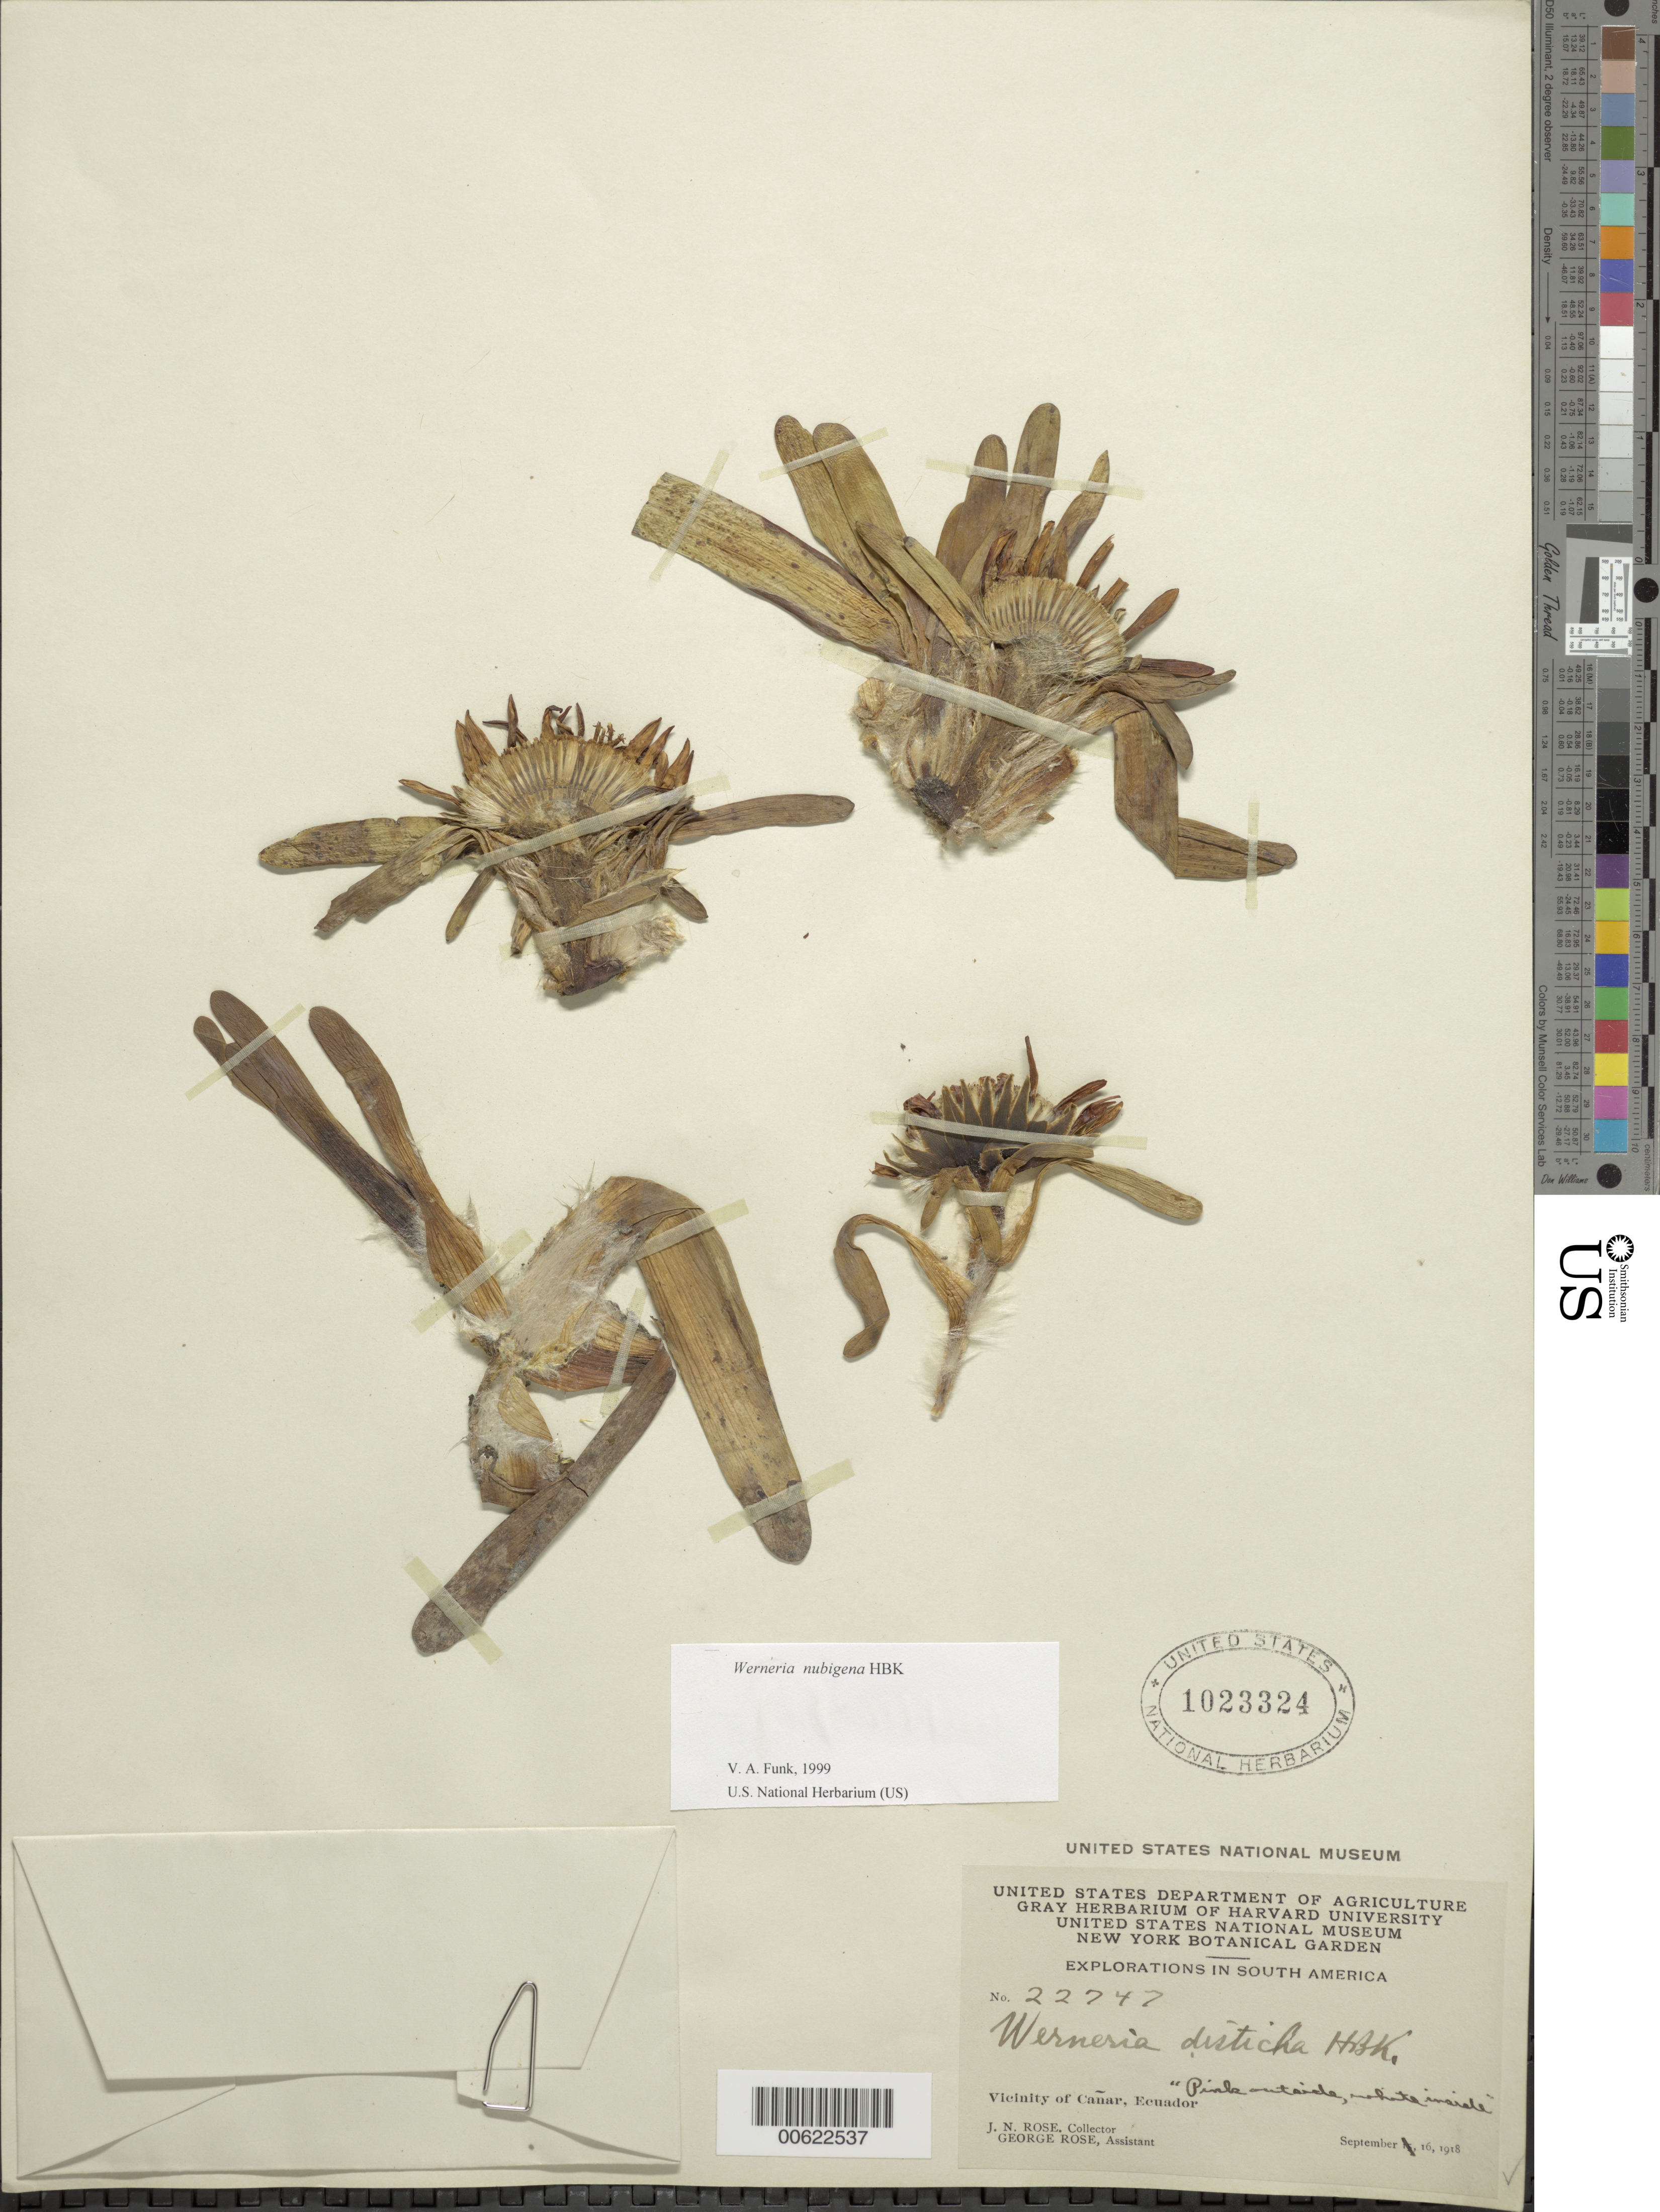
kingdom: Plantae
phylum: Tracheophyta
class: Magnoliopsida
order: Asterales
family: Asteraceae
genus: Werneria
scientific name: Werneria nubigena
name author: Kunth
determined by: Funk, Vicki A., (BOT), Smithsonian Institution - National Museum of Natural History (UNITED STATES)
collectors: J. N. Rose & G. Rose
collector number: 22747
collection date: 1918-09-16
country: Ecuador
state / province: Cañar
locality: Cañar, vic.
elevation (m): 3128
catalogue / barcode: US 1023324